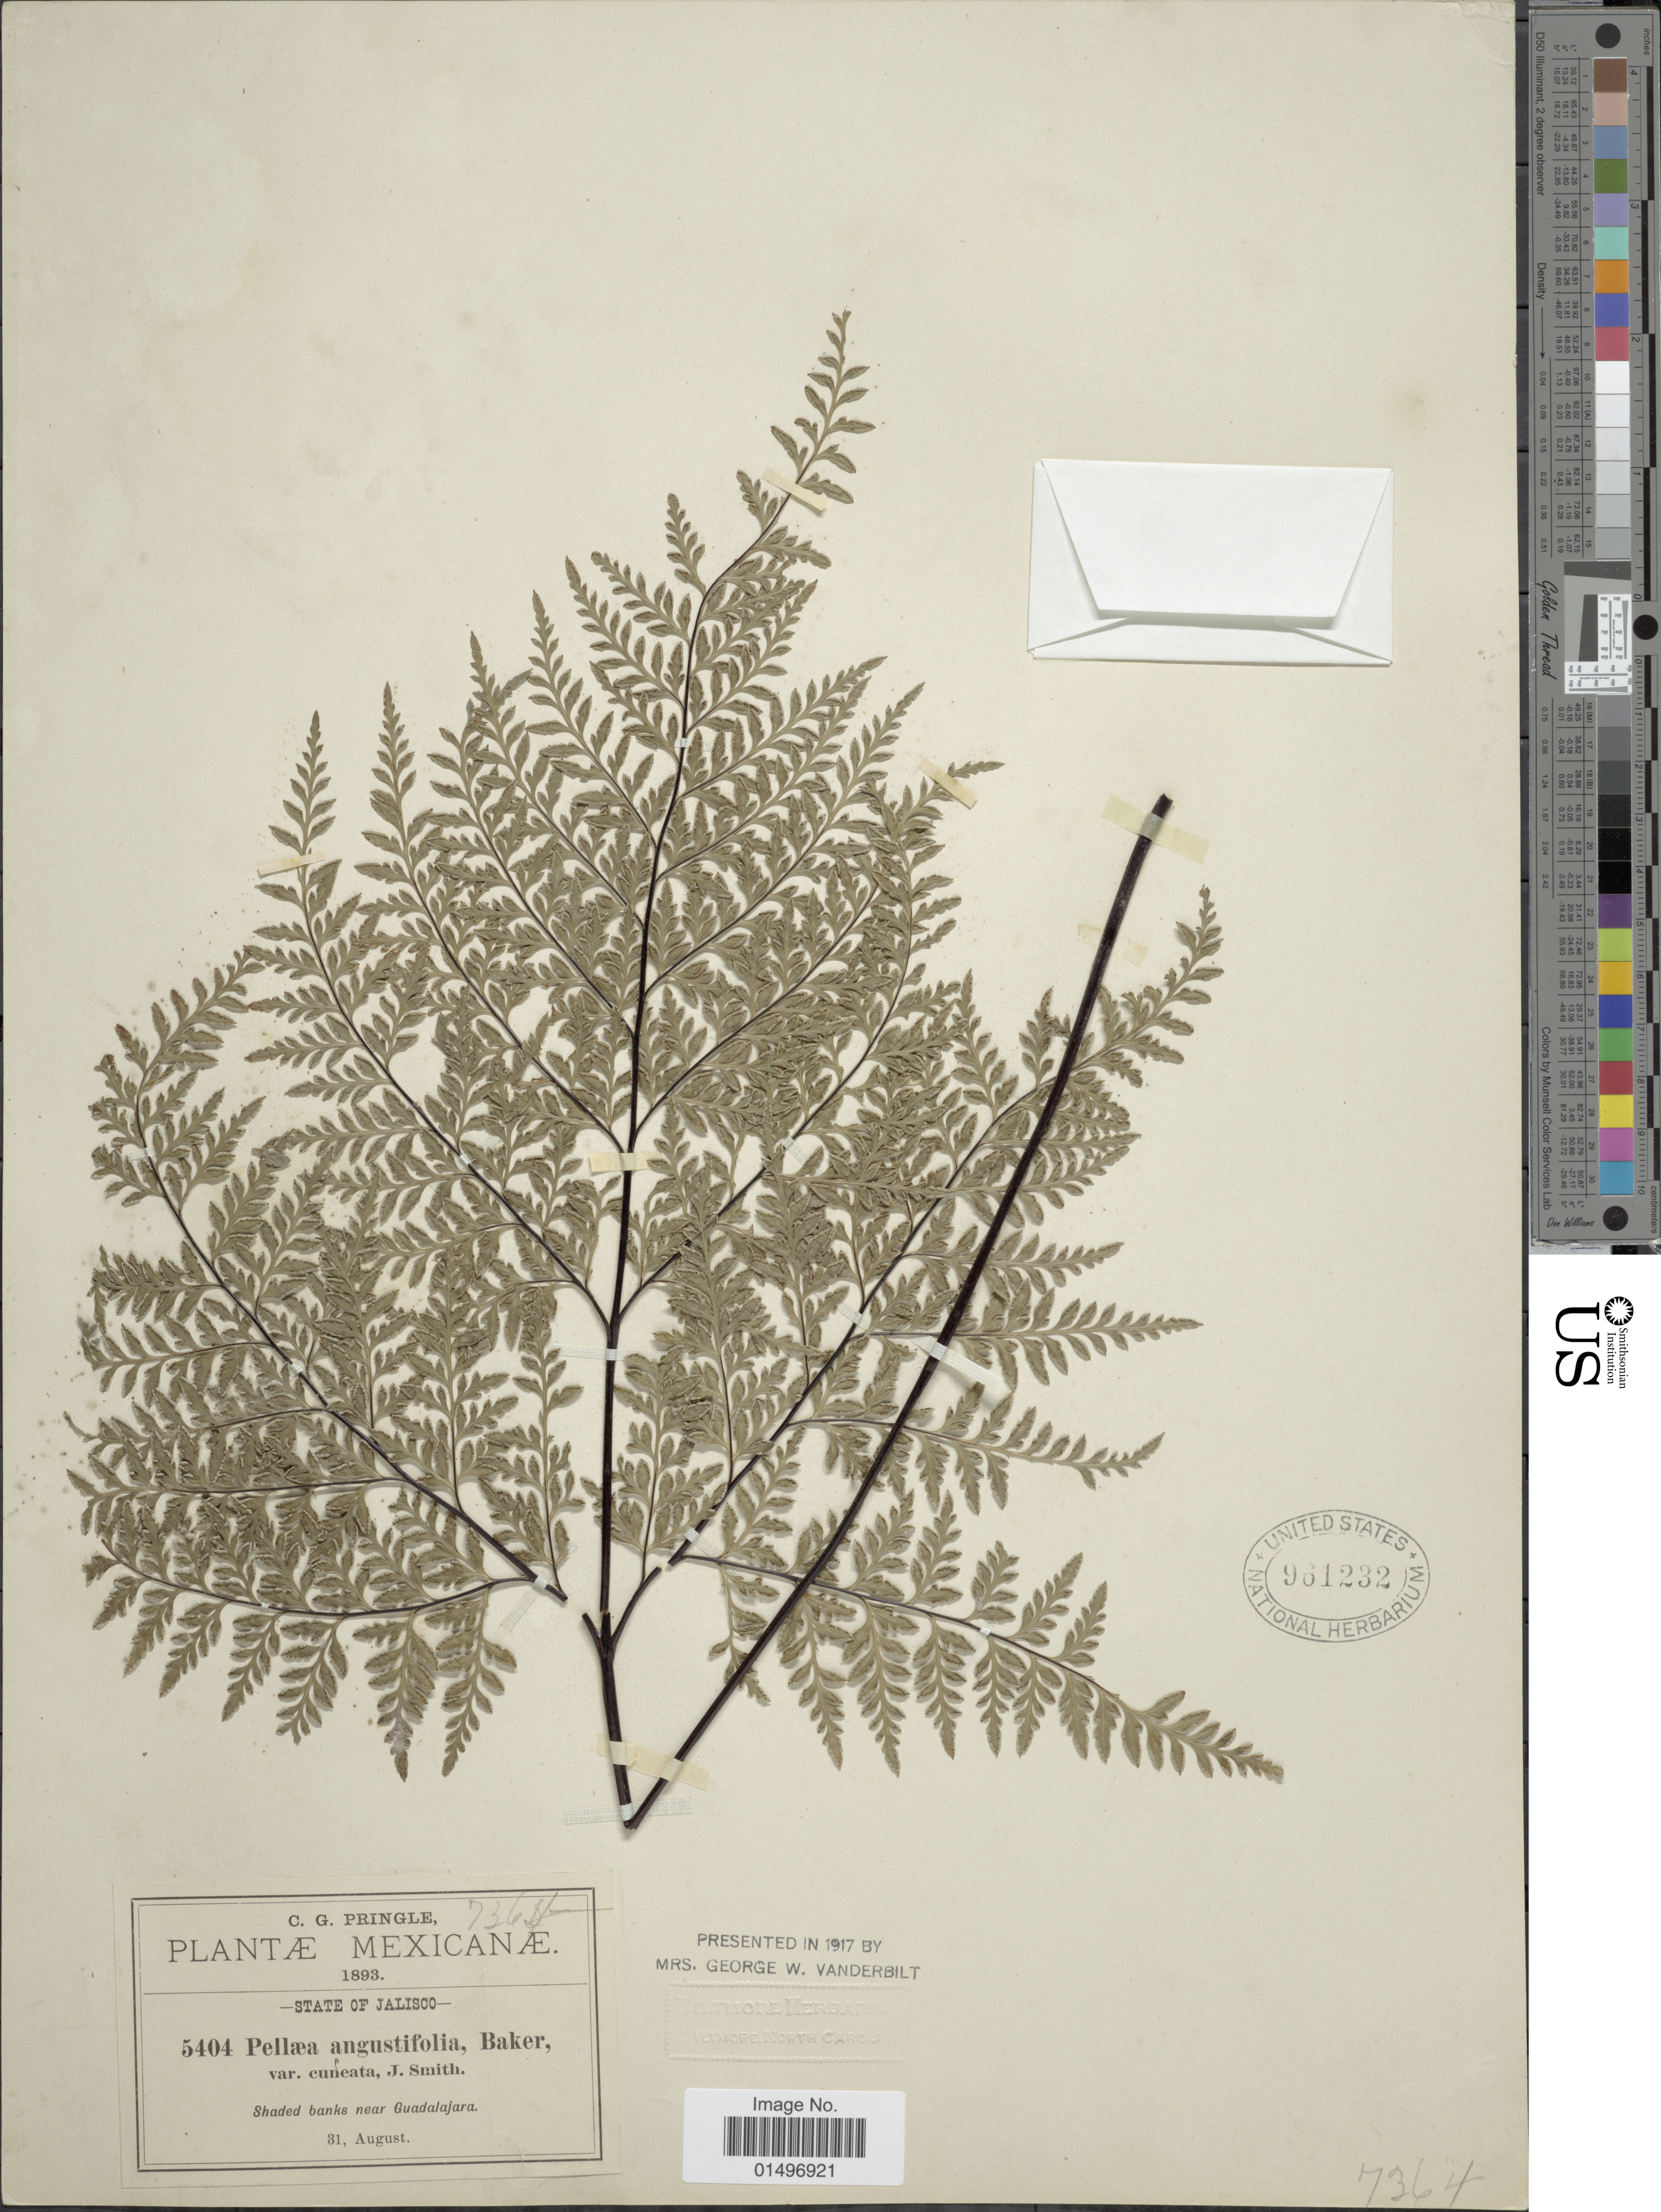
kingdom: Plantae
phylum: Tracheophyta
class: Polypodiopsida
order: Polypodiales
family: Pteridaceae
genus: Gaga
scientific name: Gaga chaerophylla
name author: (Mart. & Ikonn.-Gal.) Fay W. Li & Windham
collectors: C. G. Pringle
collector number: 5404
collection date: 1893-08-31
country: Mexico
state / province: Jalisco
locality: Mexicanae, Shaded banks near Guadalajara.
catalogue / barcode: US 961232